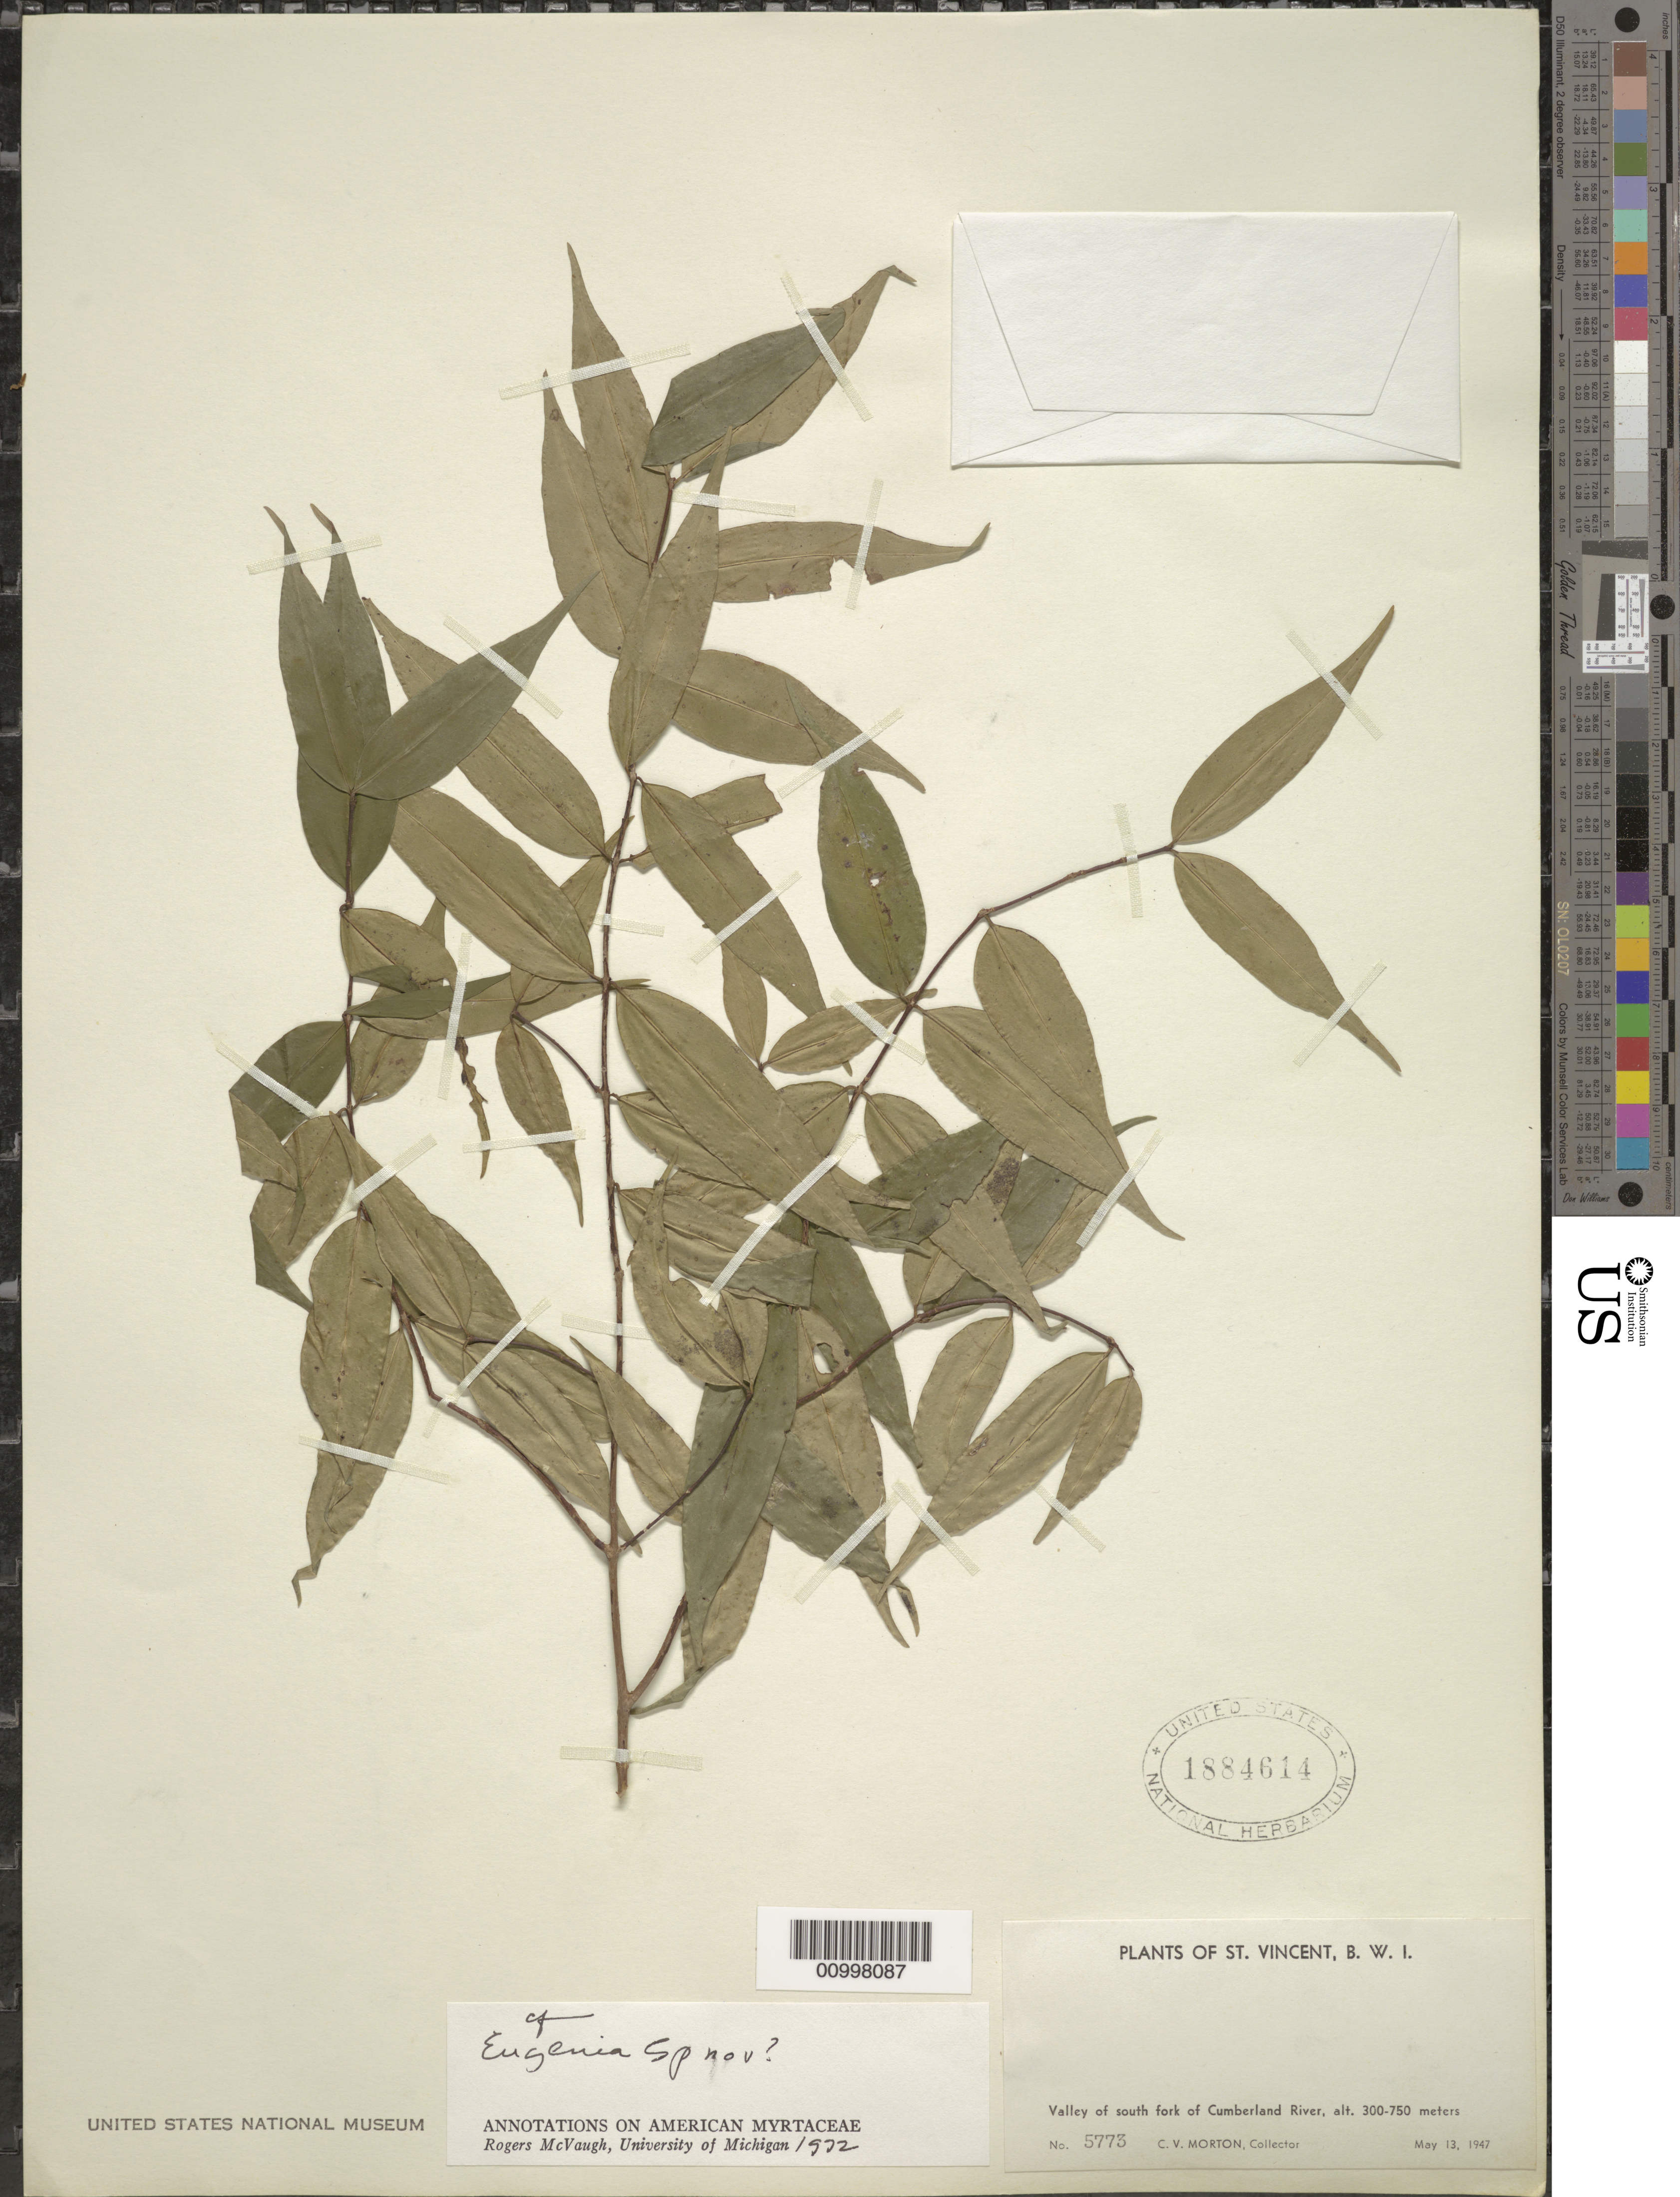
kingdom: Plantae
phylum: Tracheophyta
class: Magnoliopsida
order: Myrtales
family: Myrtaceae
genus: Eugenia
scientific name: Eugenia sp.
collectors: C. V. Morton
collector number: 5773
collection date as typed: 13 May 1947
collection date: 1947-05-13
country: St. Vincent - Grenadines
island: St. Vincent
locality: Vallley of south fork of Cumberland River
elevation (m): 300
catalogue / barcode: US 1884614